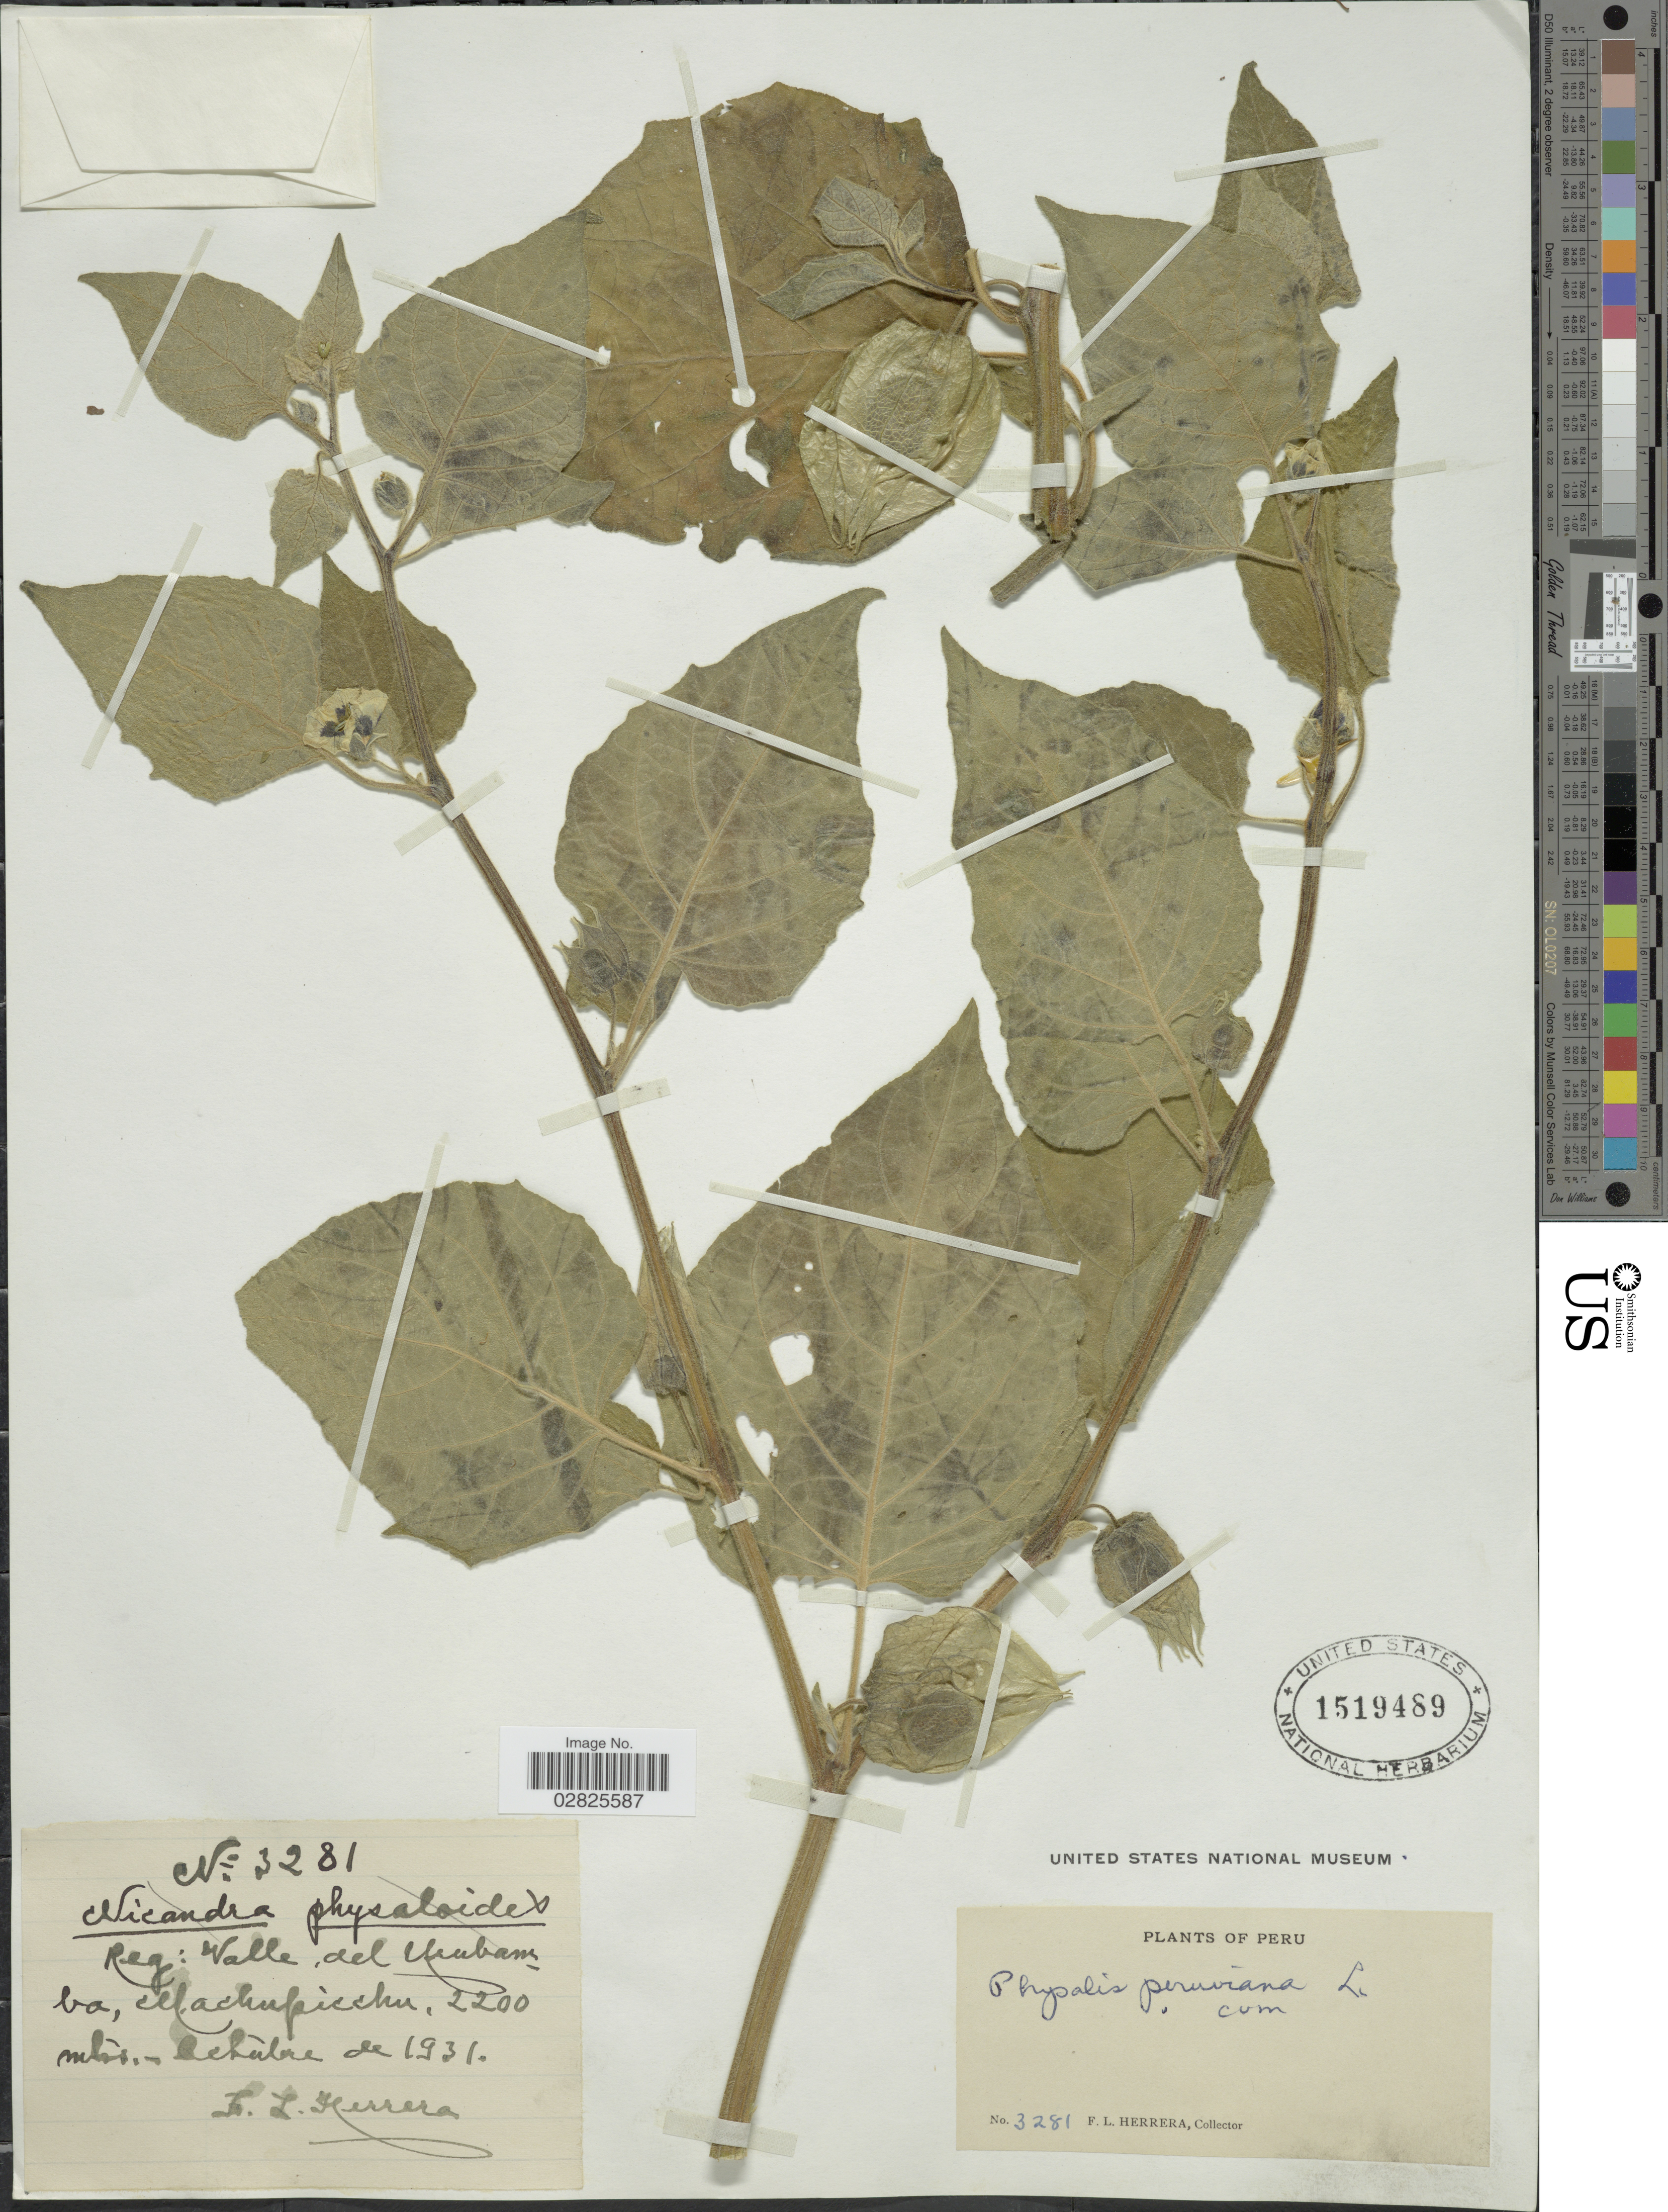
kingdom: Plantae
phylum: Tracheophyta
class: Magnoliopsida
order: Solanales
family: Solanaceae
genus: Physalis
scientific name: Physalis peruviana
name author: L.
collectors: F. L. Herrera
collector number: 3281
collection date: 1931-10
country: Peru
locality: Reg: Valle del Urubamba, Machupicchu.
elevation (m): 2200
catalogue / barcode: US 1519489